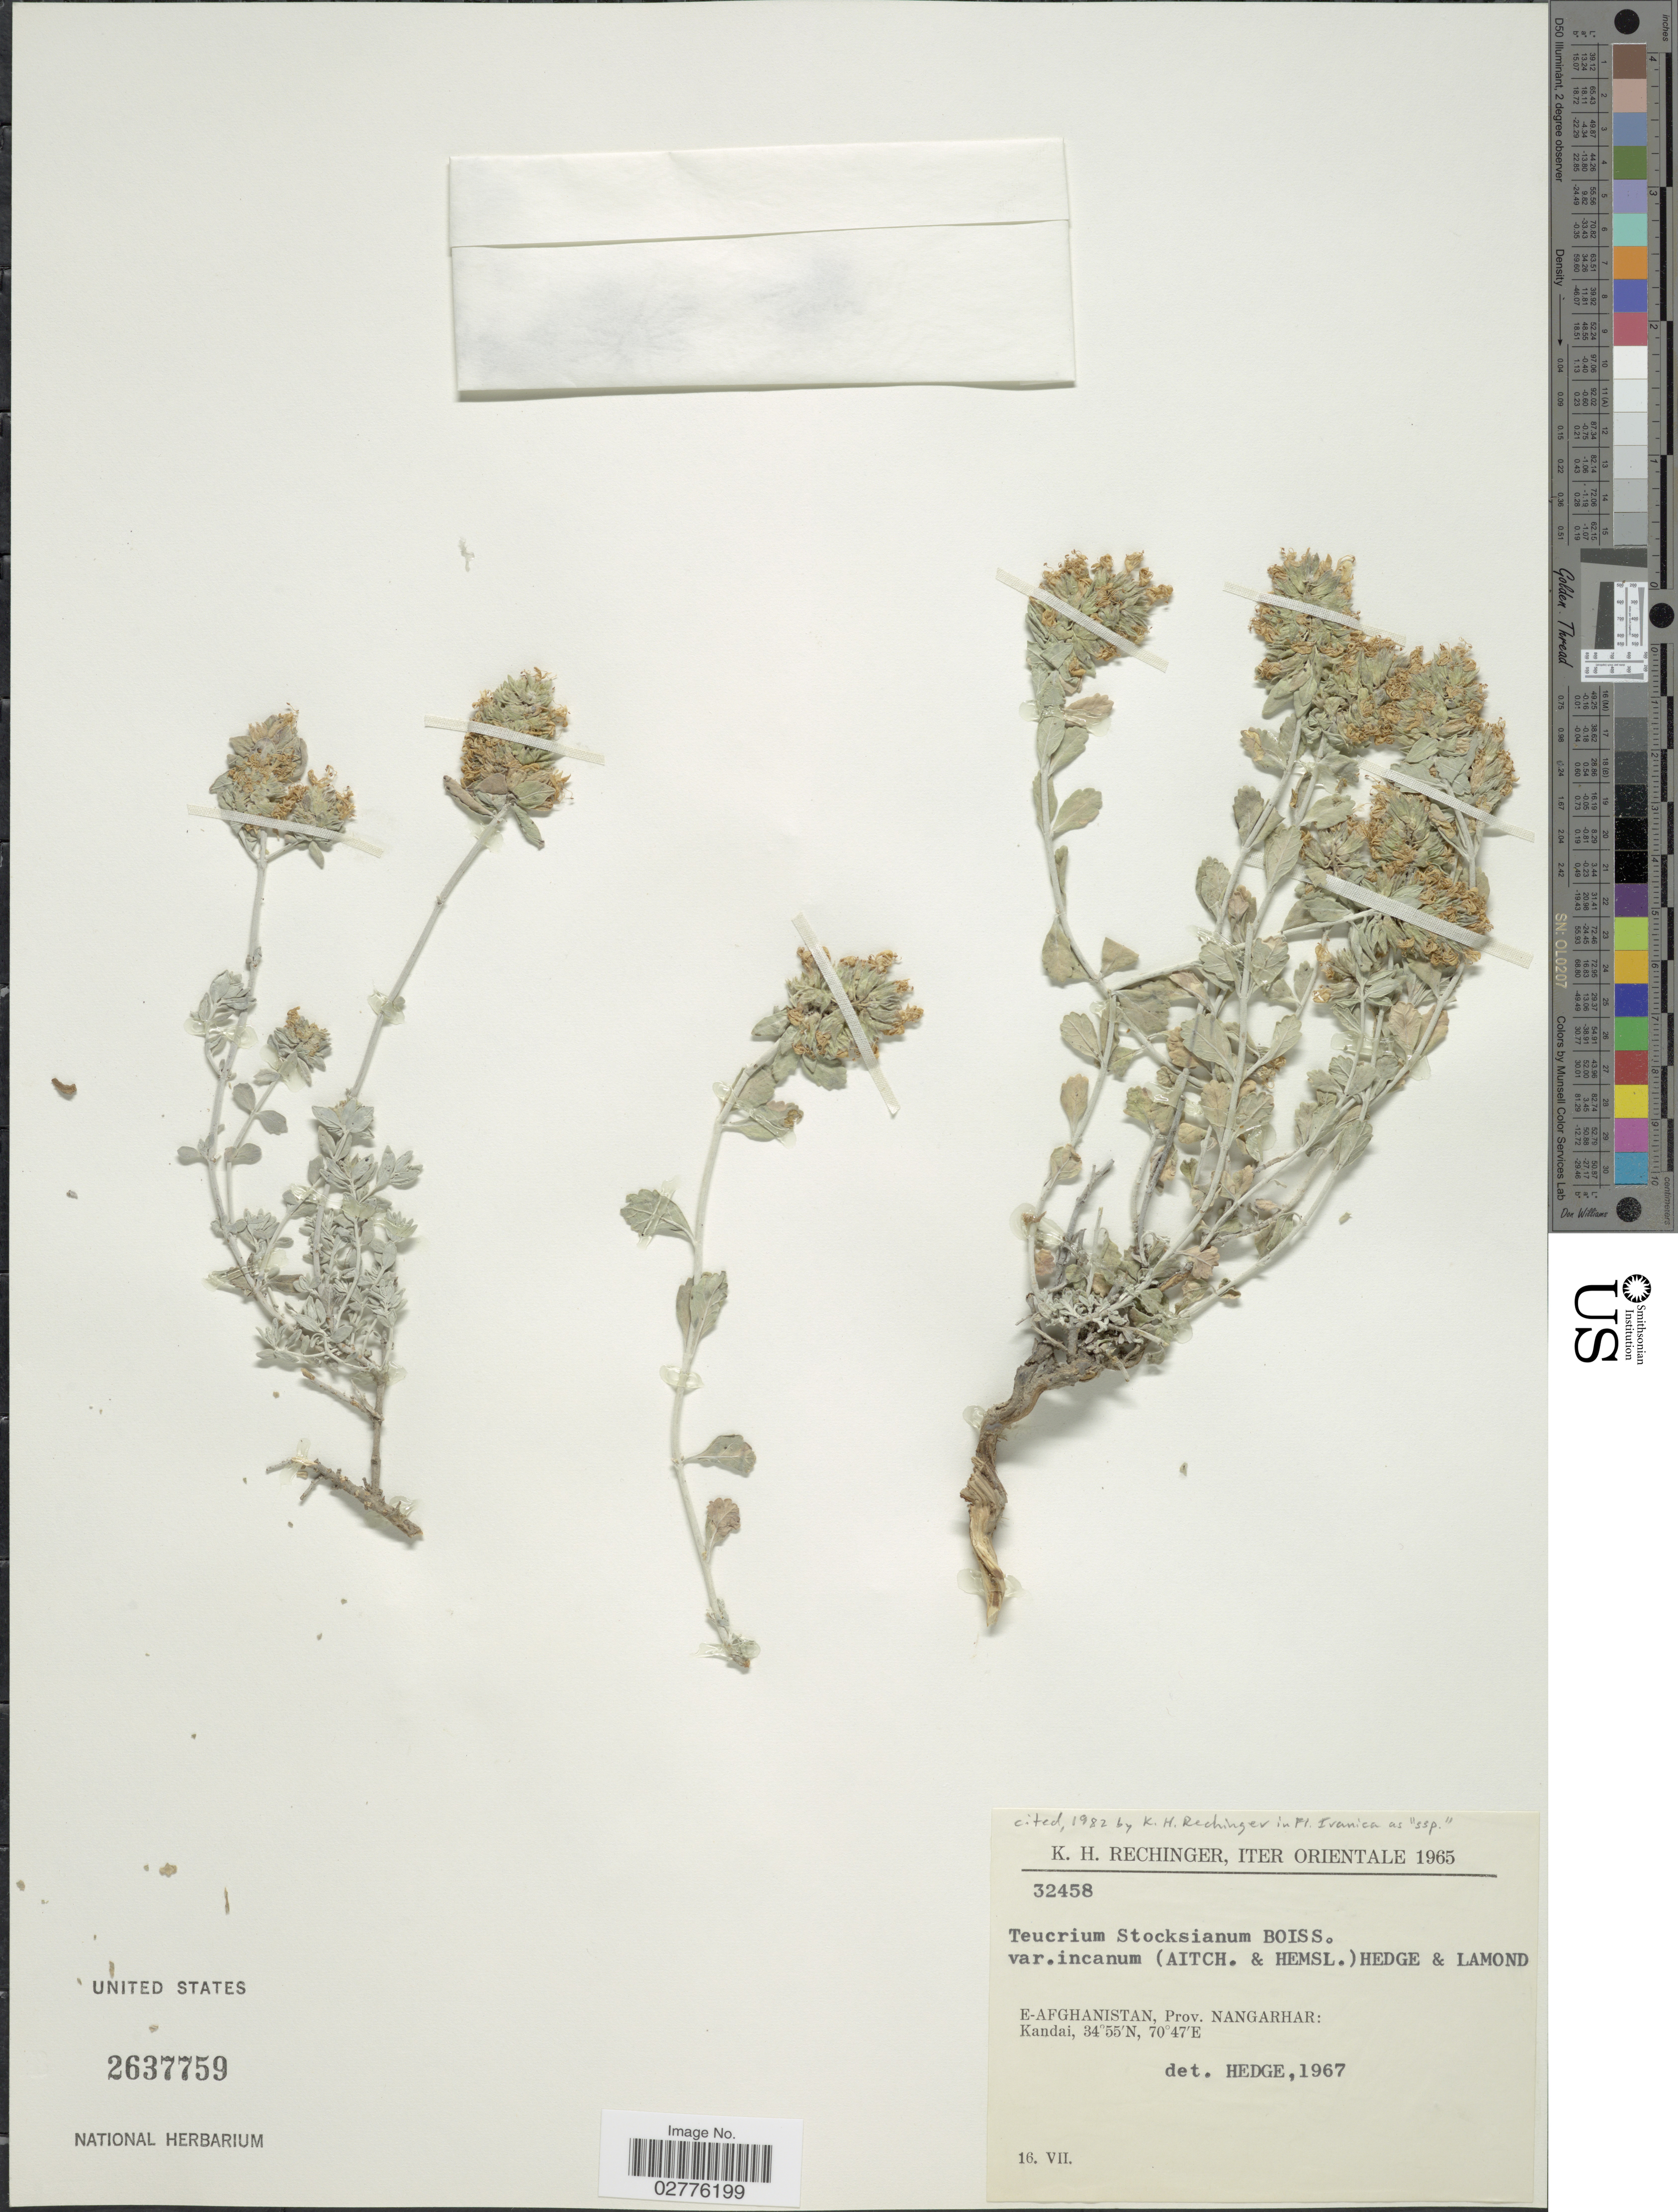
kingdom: Plantae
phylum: Tracheophyta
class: Magnoliopsida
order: Lamiales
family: Lamiaceae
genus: Teucrium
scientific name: Teucrium stocksianum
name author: Boiss.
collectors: K. H. Rechinger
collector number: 32458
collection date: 1965-07-16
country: Afghanistan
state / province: Nangrahar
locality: Orientale, E-Afghanistan, Prov. Nangarhar: Kandai.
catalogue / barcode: US 2637759